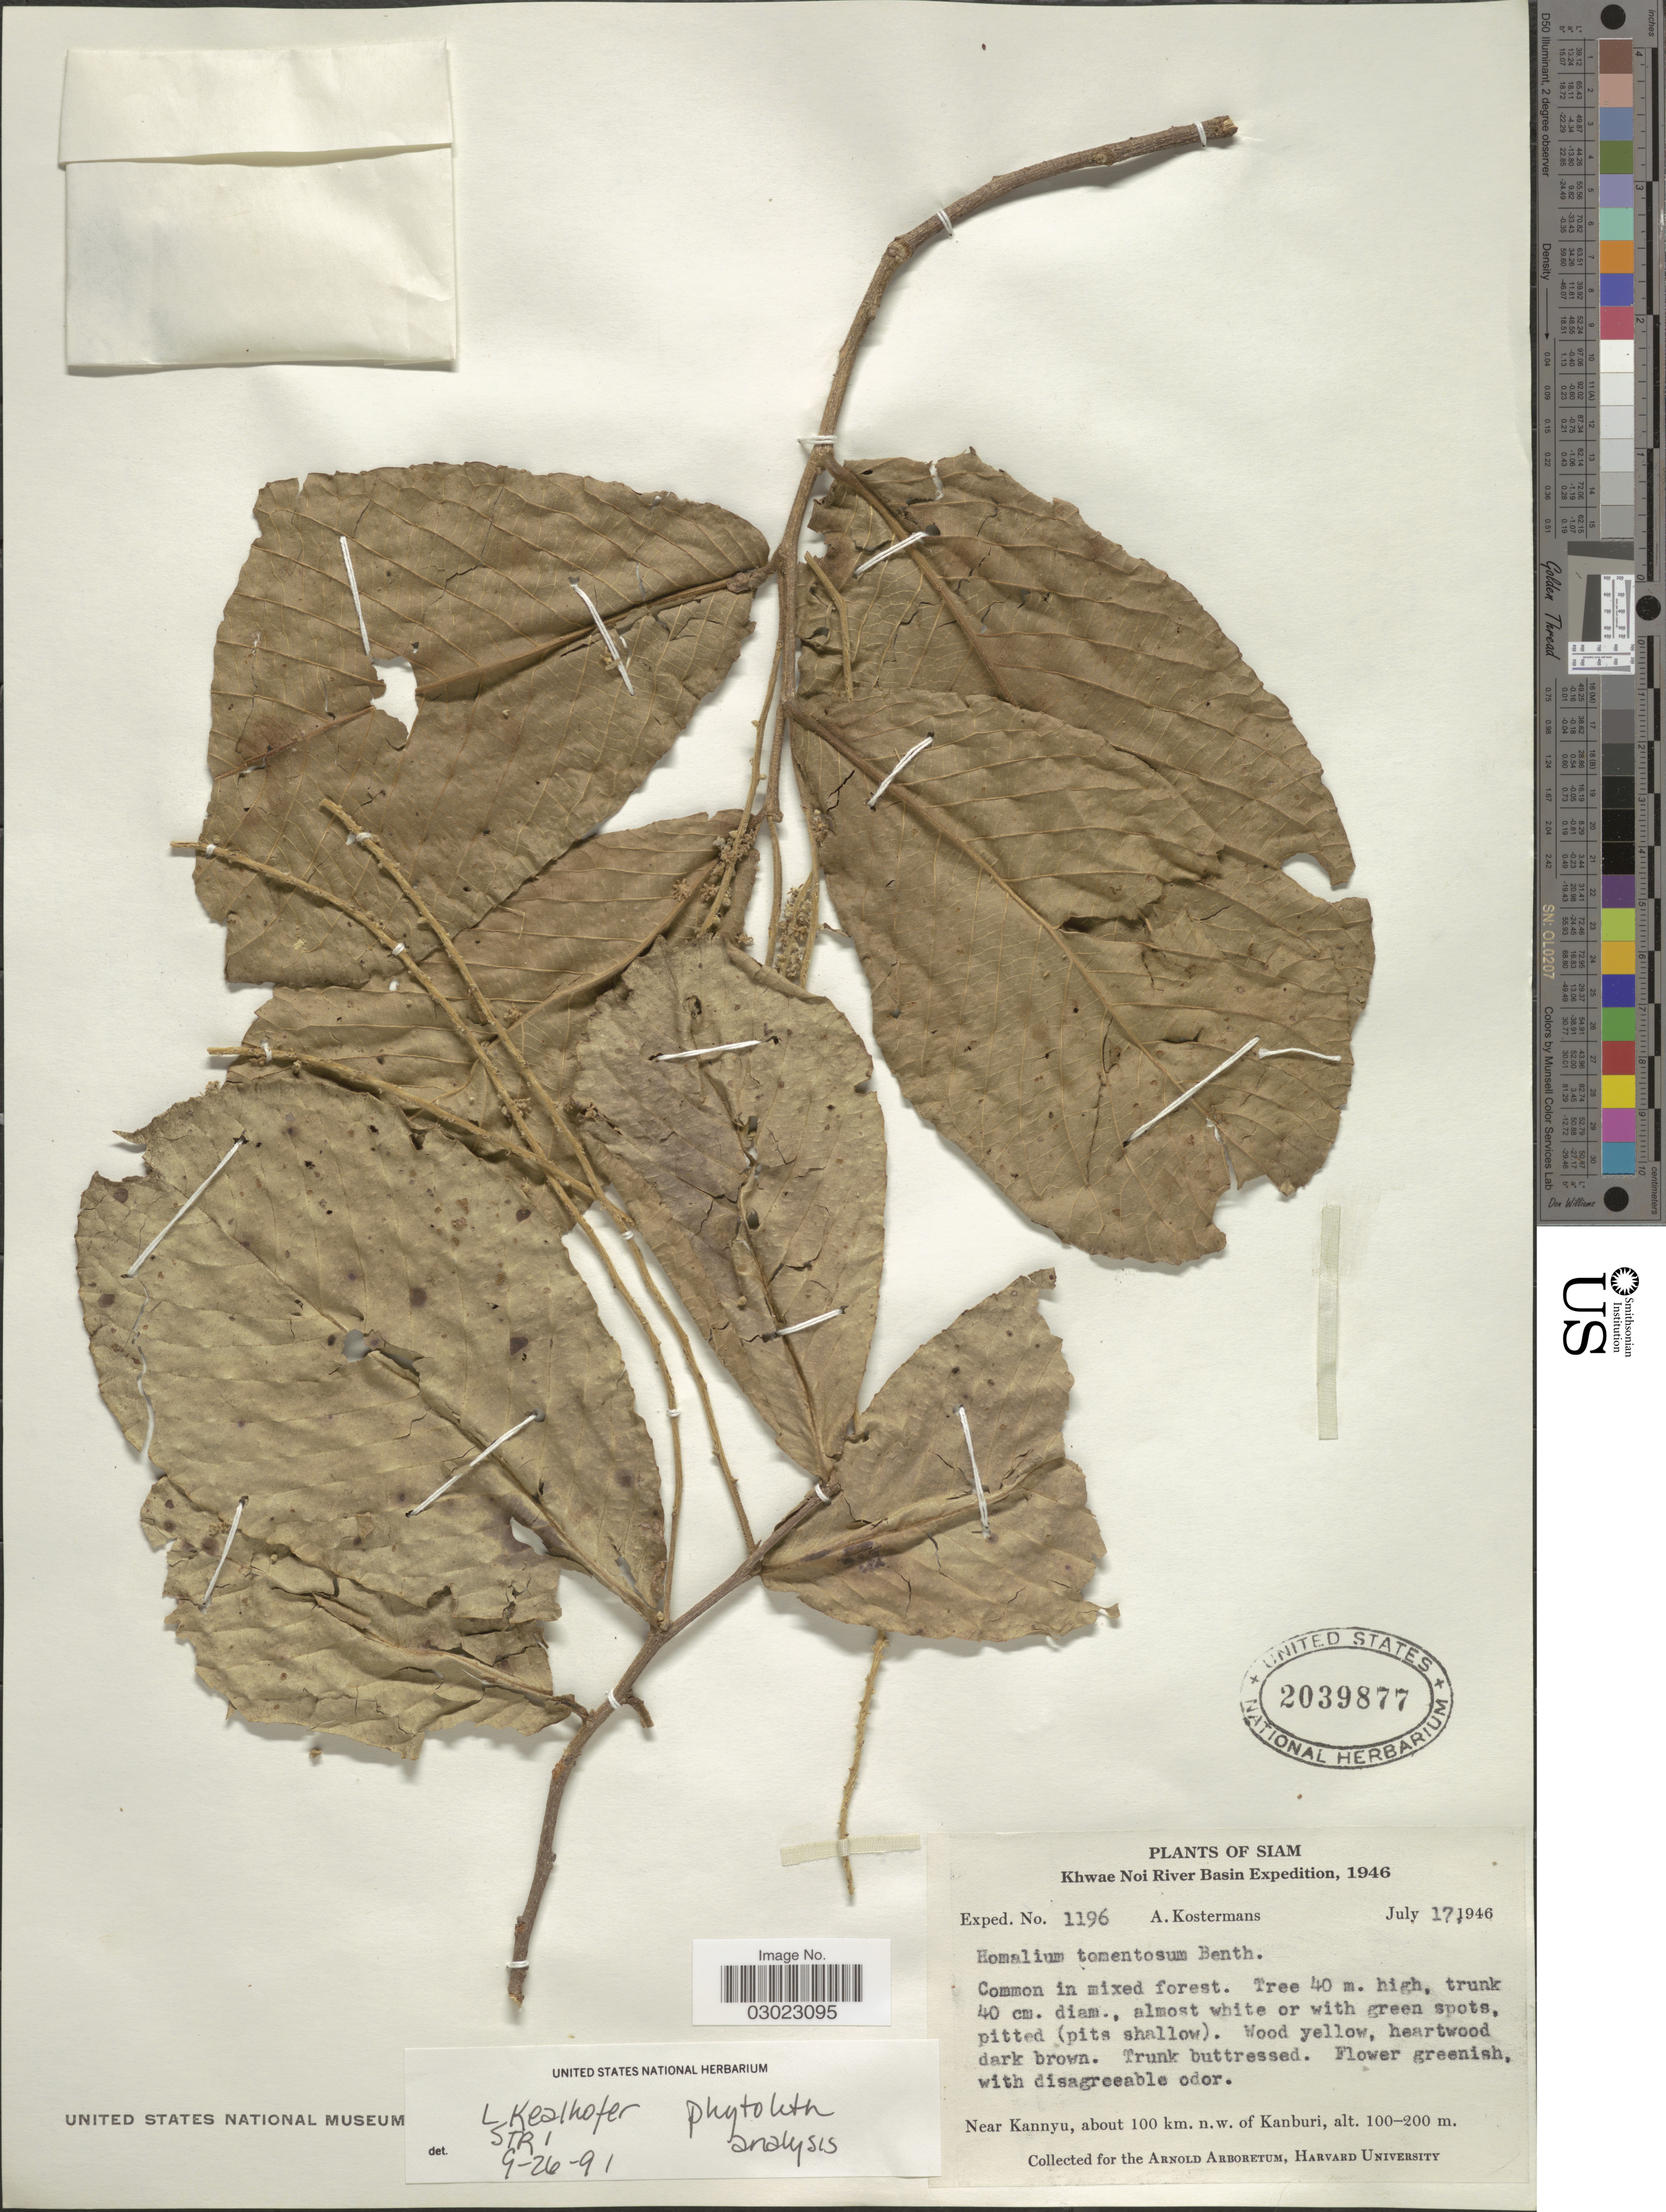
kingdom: Plantae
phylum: Tracheophyta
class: Magnoliopsida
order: Malpighiales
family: Salicaceae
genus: Homalium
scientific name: Homalium tomentosum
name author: (Vent.) Benth.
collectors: A. J. G. Kostermans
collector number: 1196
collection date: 1946-07-17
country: Thailand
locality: Siam. Khwae Noi River. Near Kannyu, about 100 km. n.w. of Kanburi.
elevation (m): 100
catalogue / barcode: US 2039877